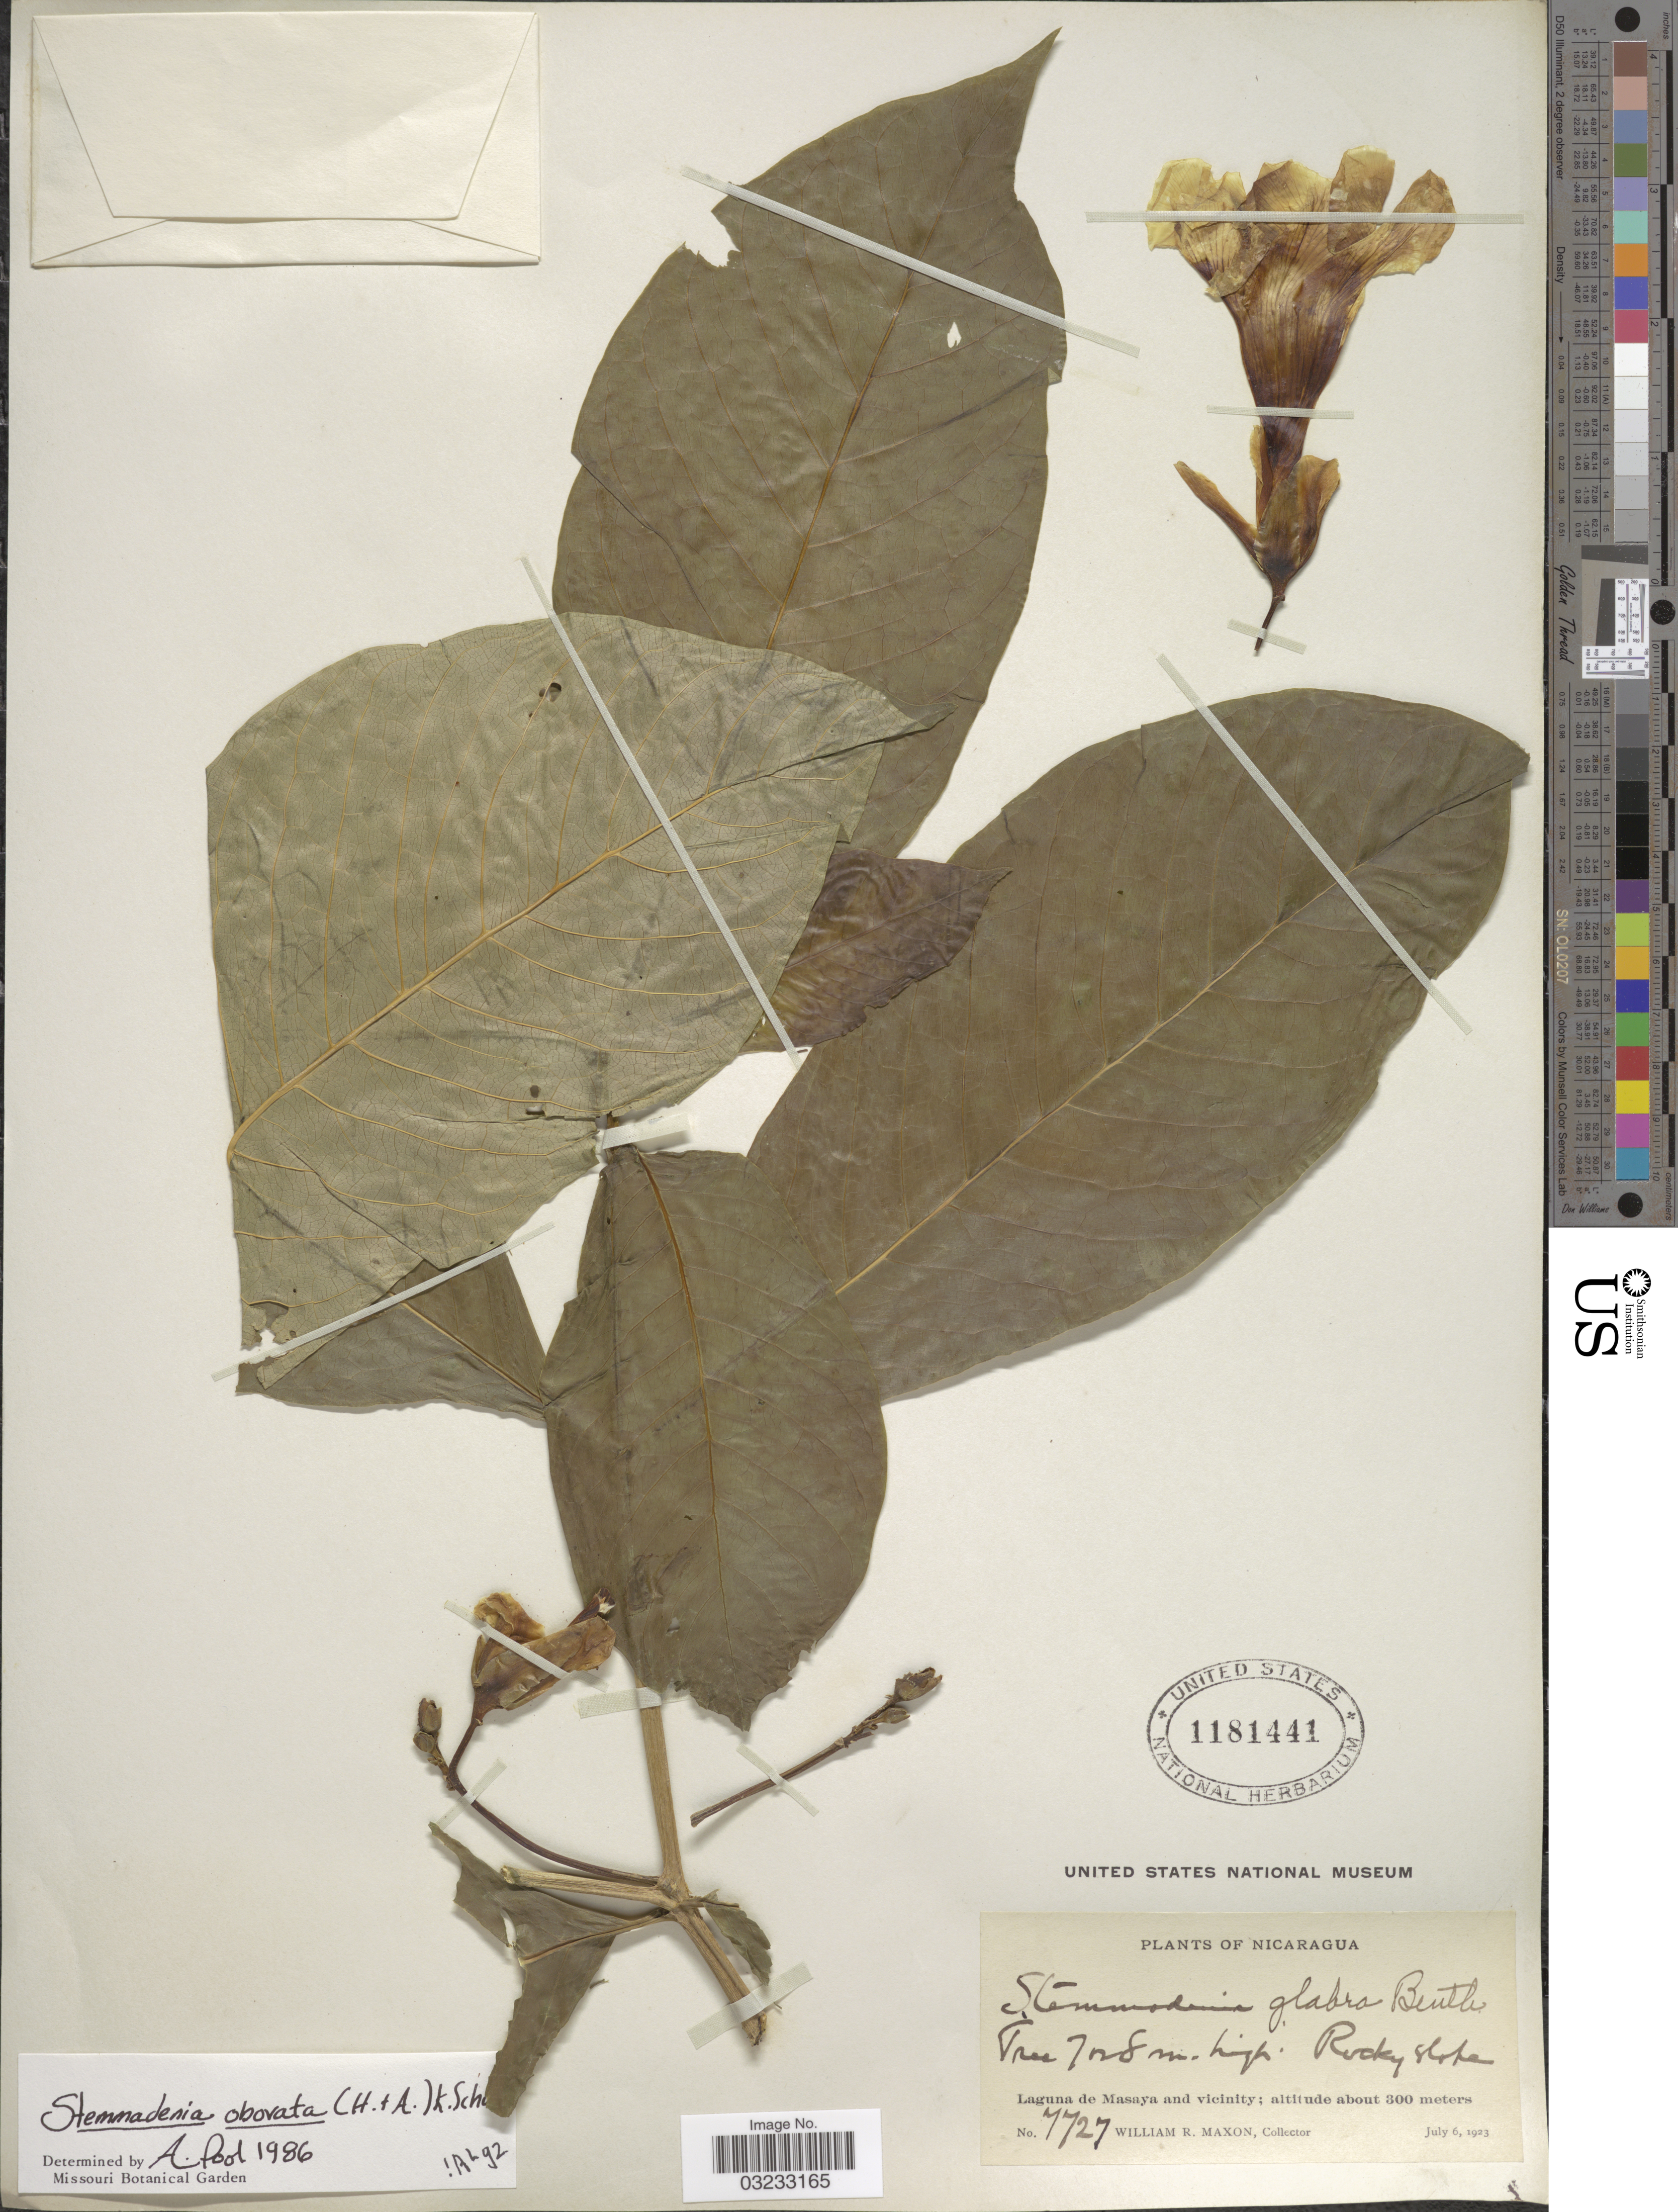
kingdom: Plantae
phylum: Tracheophyta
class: Magnoliopsida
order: Gentianales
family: Apocynaceae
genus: Stemmadenia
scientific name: Stemmadenia obovata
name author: (Hook. & Arn.) K. Schum.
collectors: W. R. Maxon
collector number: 7727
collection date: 1923-07-06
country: Nicaragua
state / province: Masaya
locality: Laguna de Masaya and vicinity.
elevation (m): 300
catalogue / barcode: US 1181441